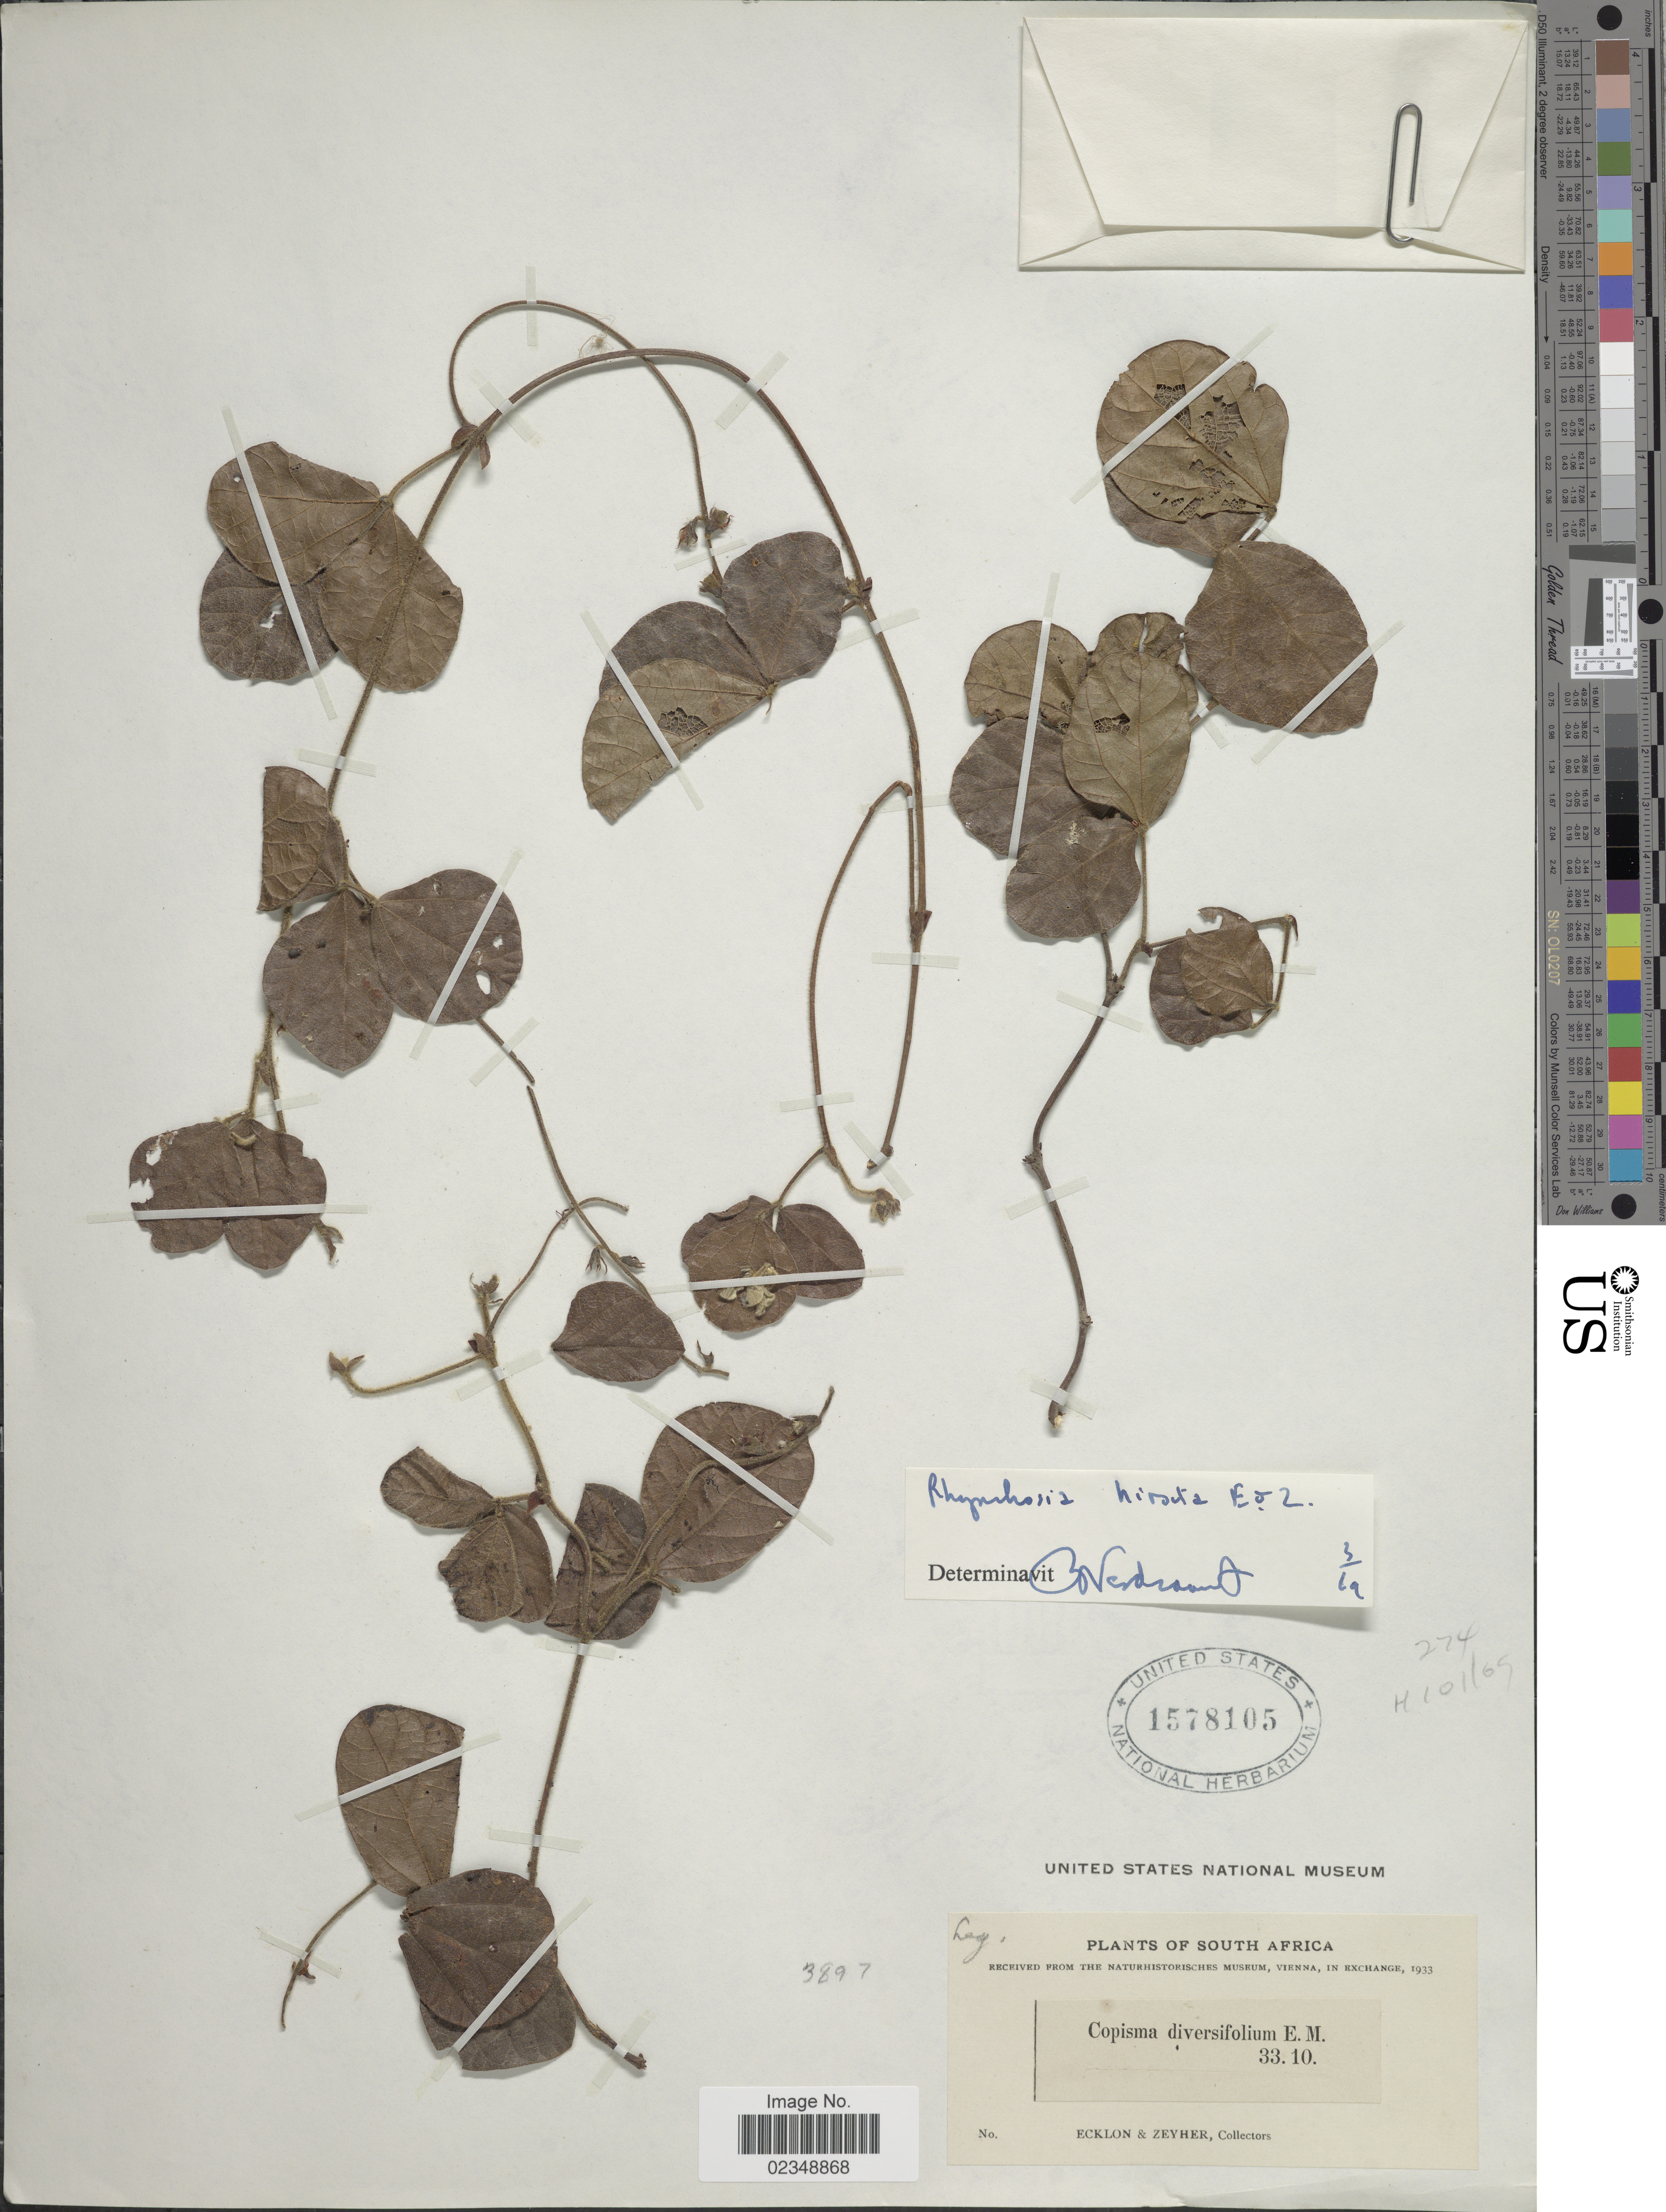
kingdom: Plantae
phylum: Tracheophyta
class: Magnoliopsida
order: Fabales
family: Fabaceae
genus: Rhynchosia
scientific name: Rhynchosia hirsuta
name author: Eckl. & Zeyh.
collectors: -. Ecklon & -. Zeyher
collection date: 1933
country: South Africa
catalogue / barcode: US 1578105